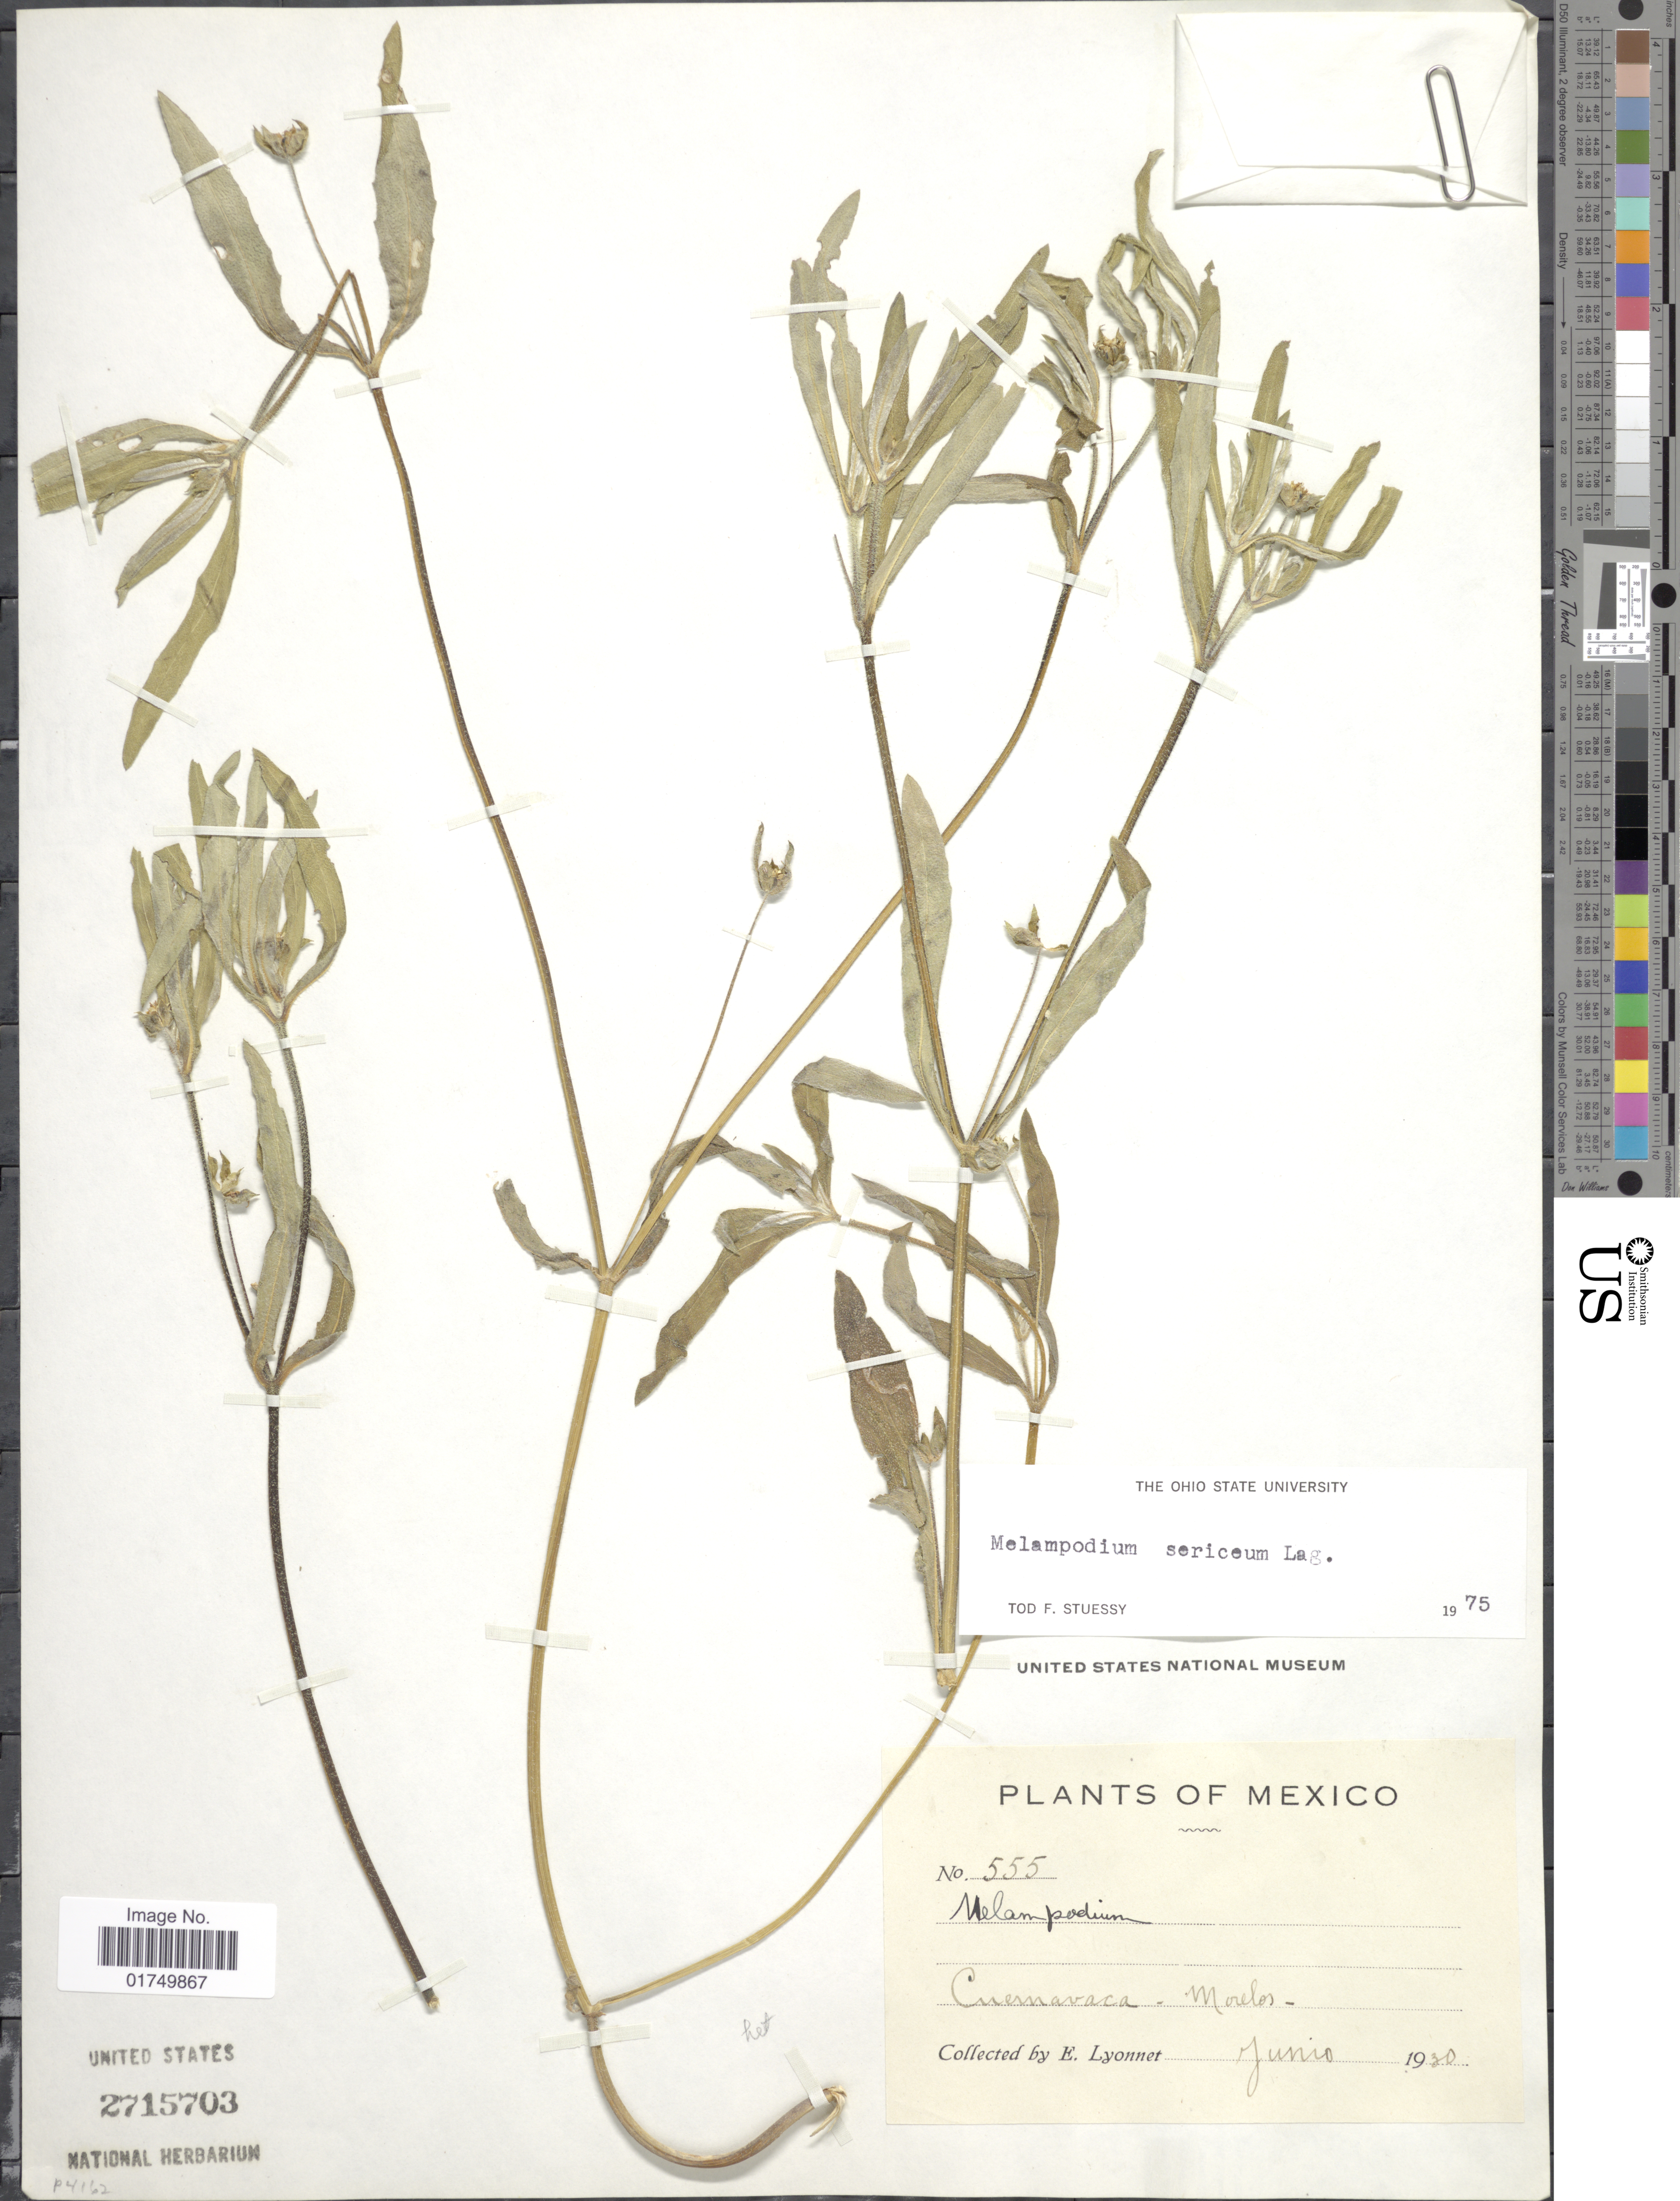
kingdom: Plantae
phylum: Tracheophyta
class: Magnoliopsida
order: Asterales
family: Asteraceae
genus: Melampodium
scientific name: Melampodium sericeum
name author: Kunth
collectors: E. Lyonnet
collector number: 555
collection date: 1930-06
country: Mexico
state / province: Morelos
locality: Cuernavaca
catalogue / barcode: US 2715703